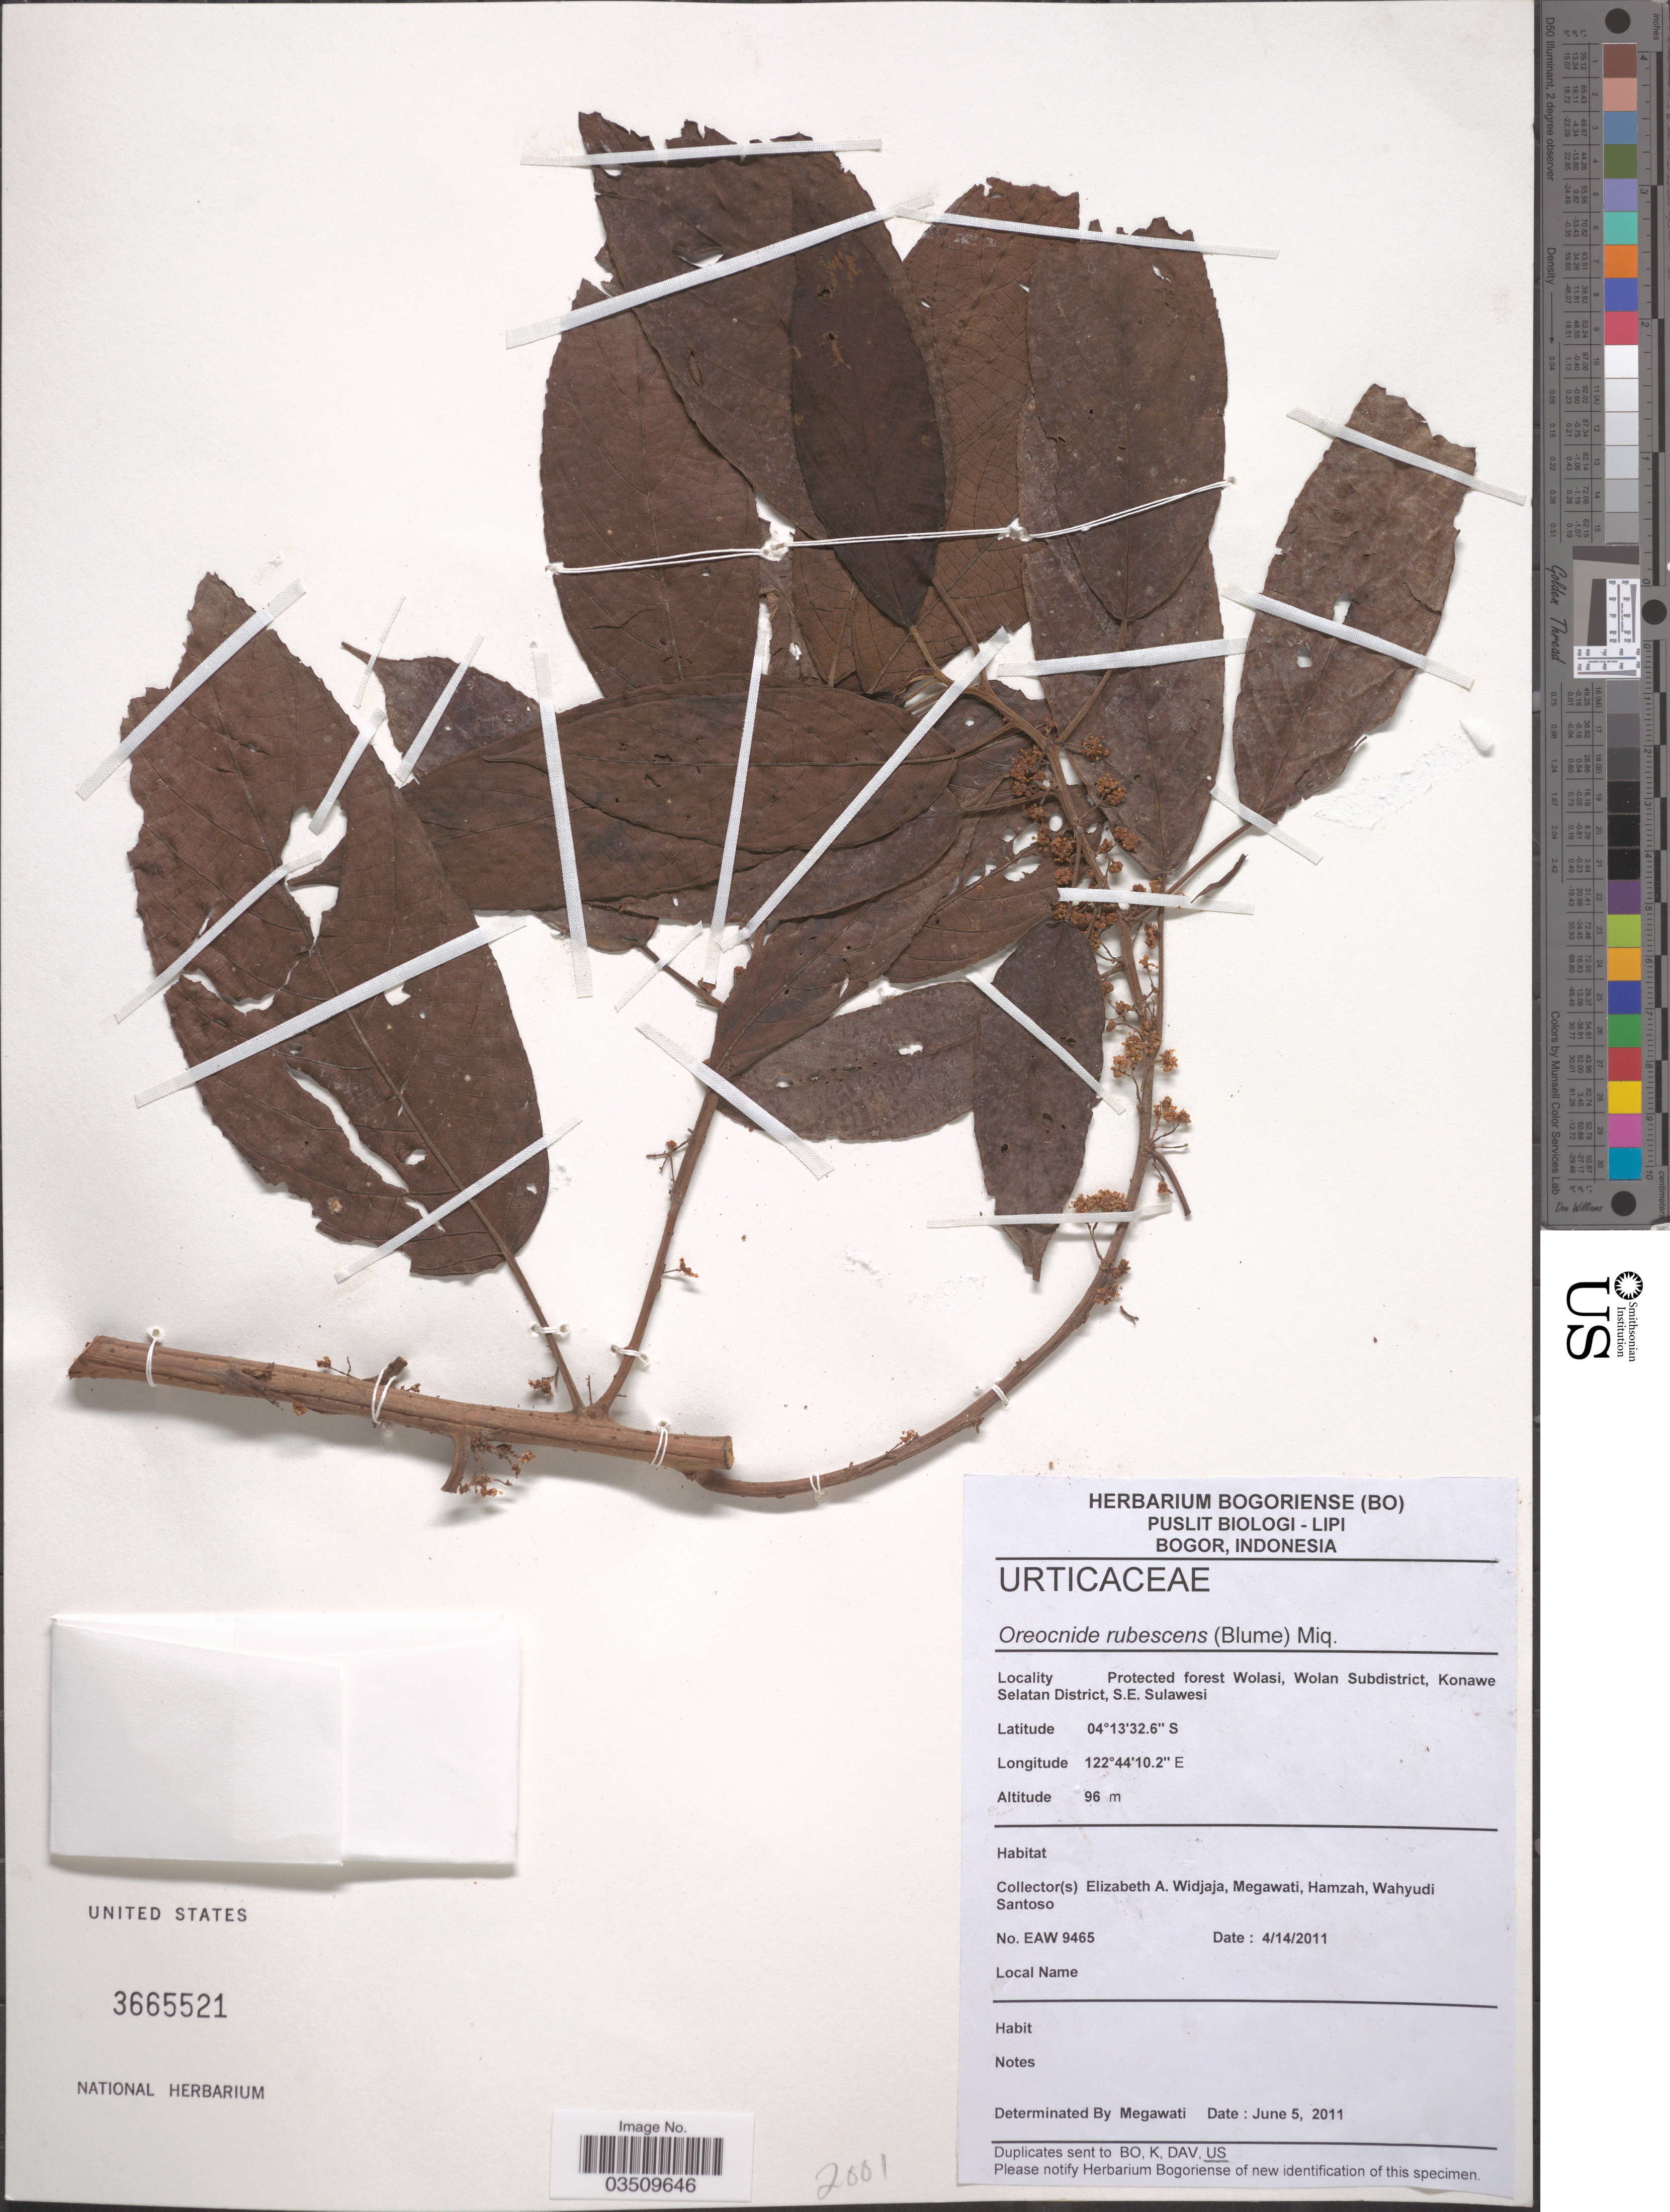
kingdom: Plantae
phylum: Tracheophyta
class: Magnoliopsida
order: Rosales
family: Urticaceae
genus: Oreocnide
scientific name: Oreocnide rubescens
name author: (Blume) Miq.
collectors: E. A. Widjaja, -. Megawati, -. Hamzah & W. Santoso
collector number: EAW9465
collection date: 2011-04-14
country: Indonesia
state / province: Sulawesi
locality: Protected forest Wolasi, Wolan Subdistrict, Konawe Selatan District, S.E. Sulawesi.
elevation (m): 69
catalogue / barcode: US 3665521